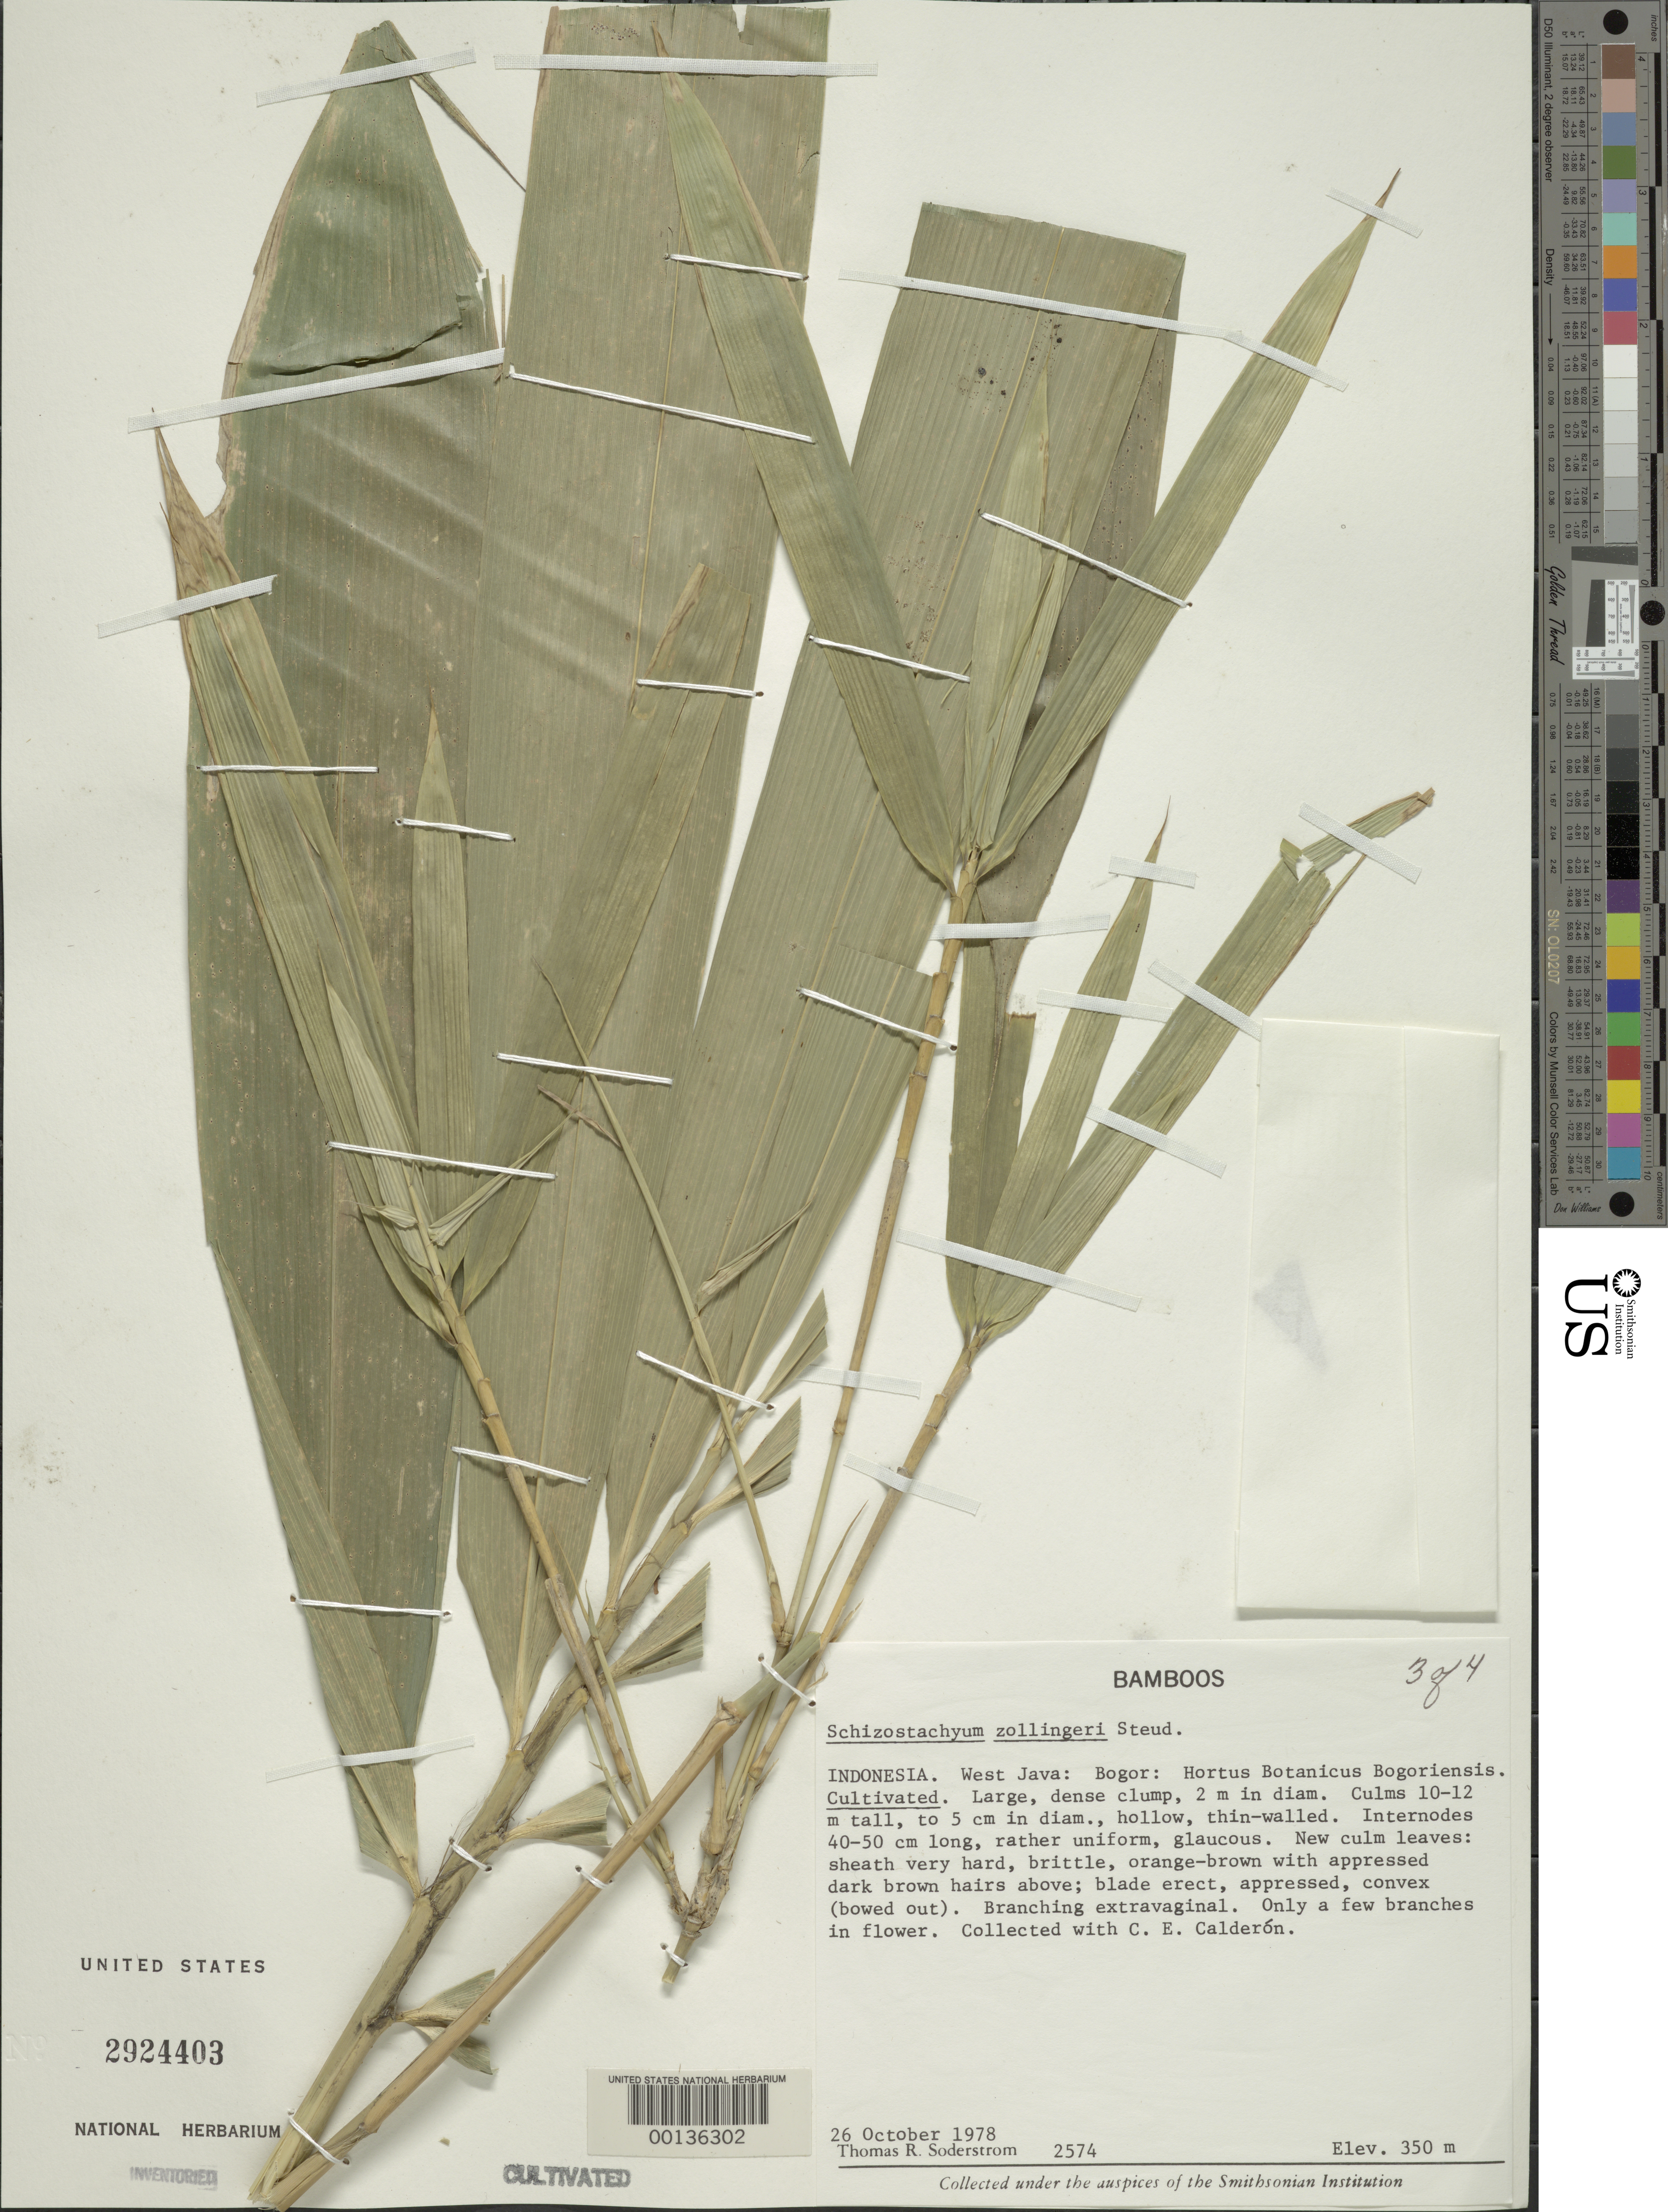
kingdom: Plantae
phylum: Tracheophyta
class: Liliopsida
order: Poales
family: Poaceae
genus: Schizostachyum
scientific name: Schizostachyum zollingeri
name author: Steud.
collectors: T. R. Soderstrom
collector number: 2574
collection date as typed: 26 Oct 1978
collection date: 1978-10-26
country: Indonesia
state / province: Java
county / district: Jawa Barat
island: Java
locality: Bogor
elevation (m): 350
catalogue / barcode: US 2924403